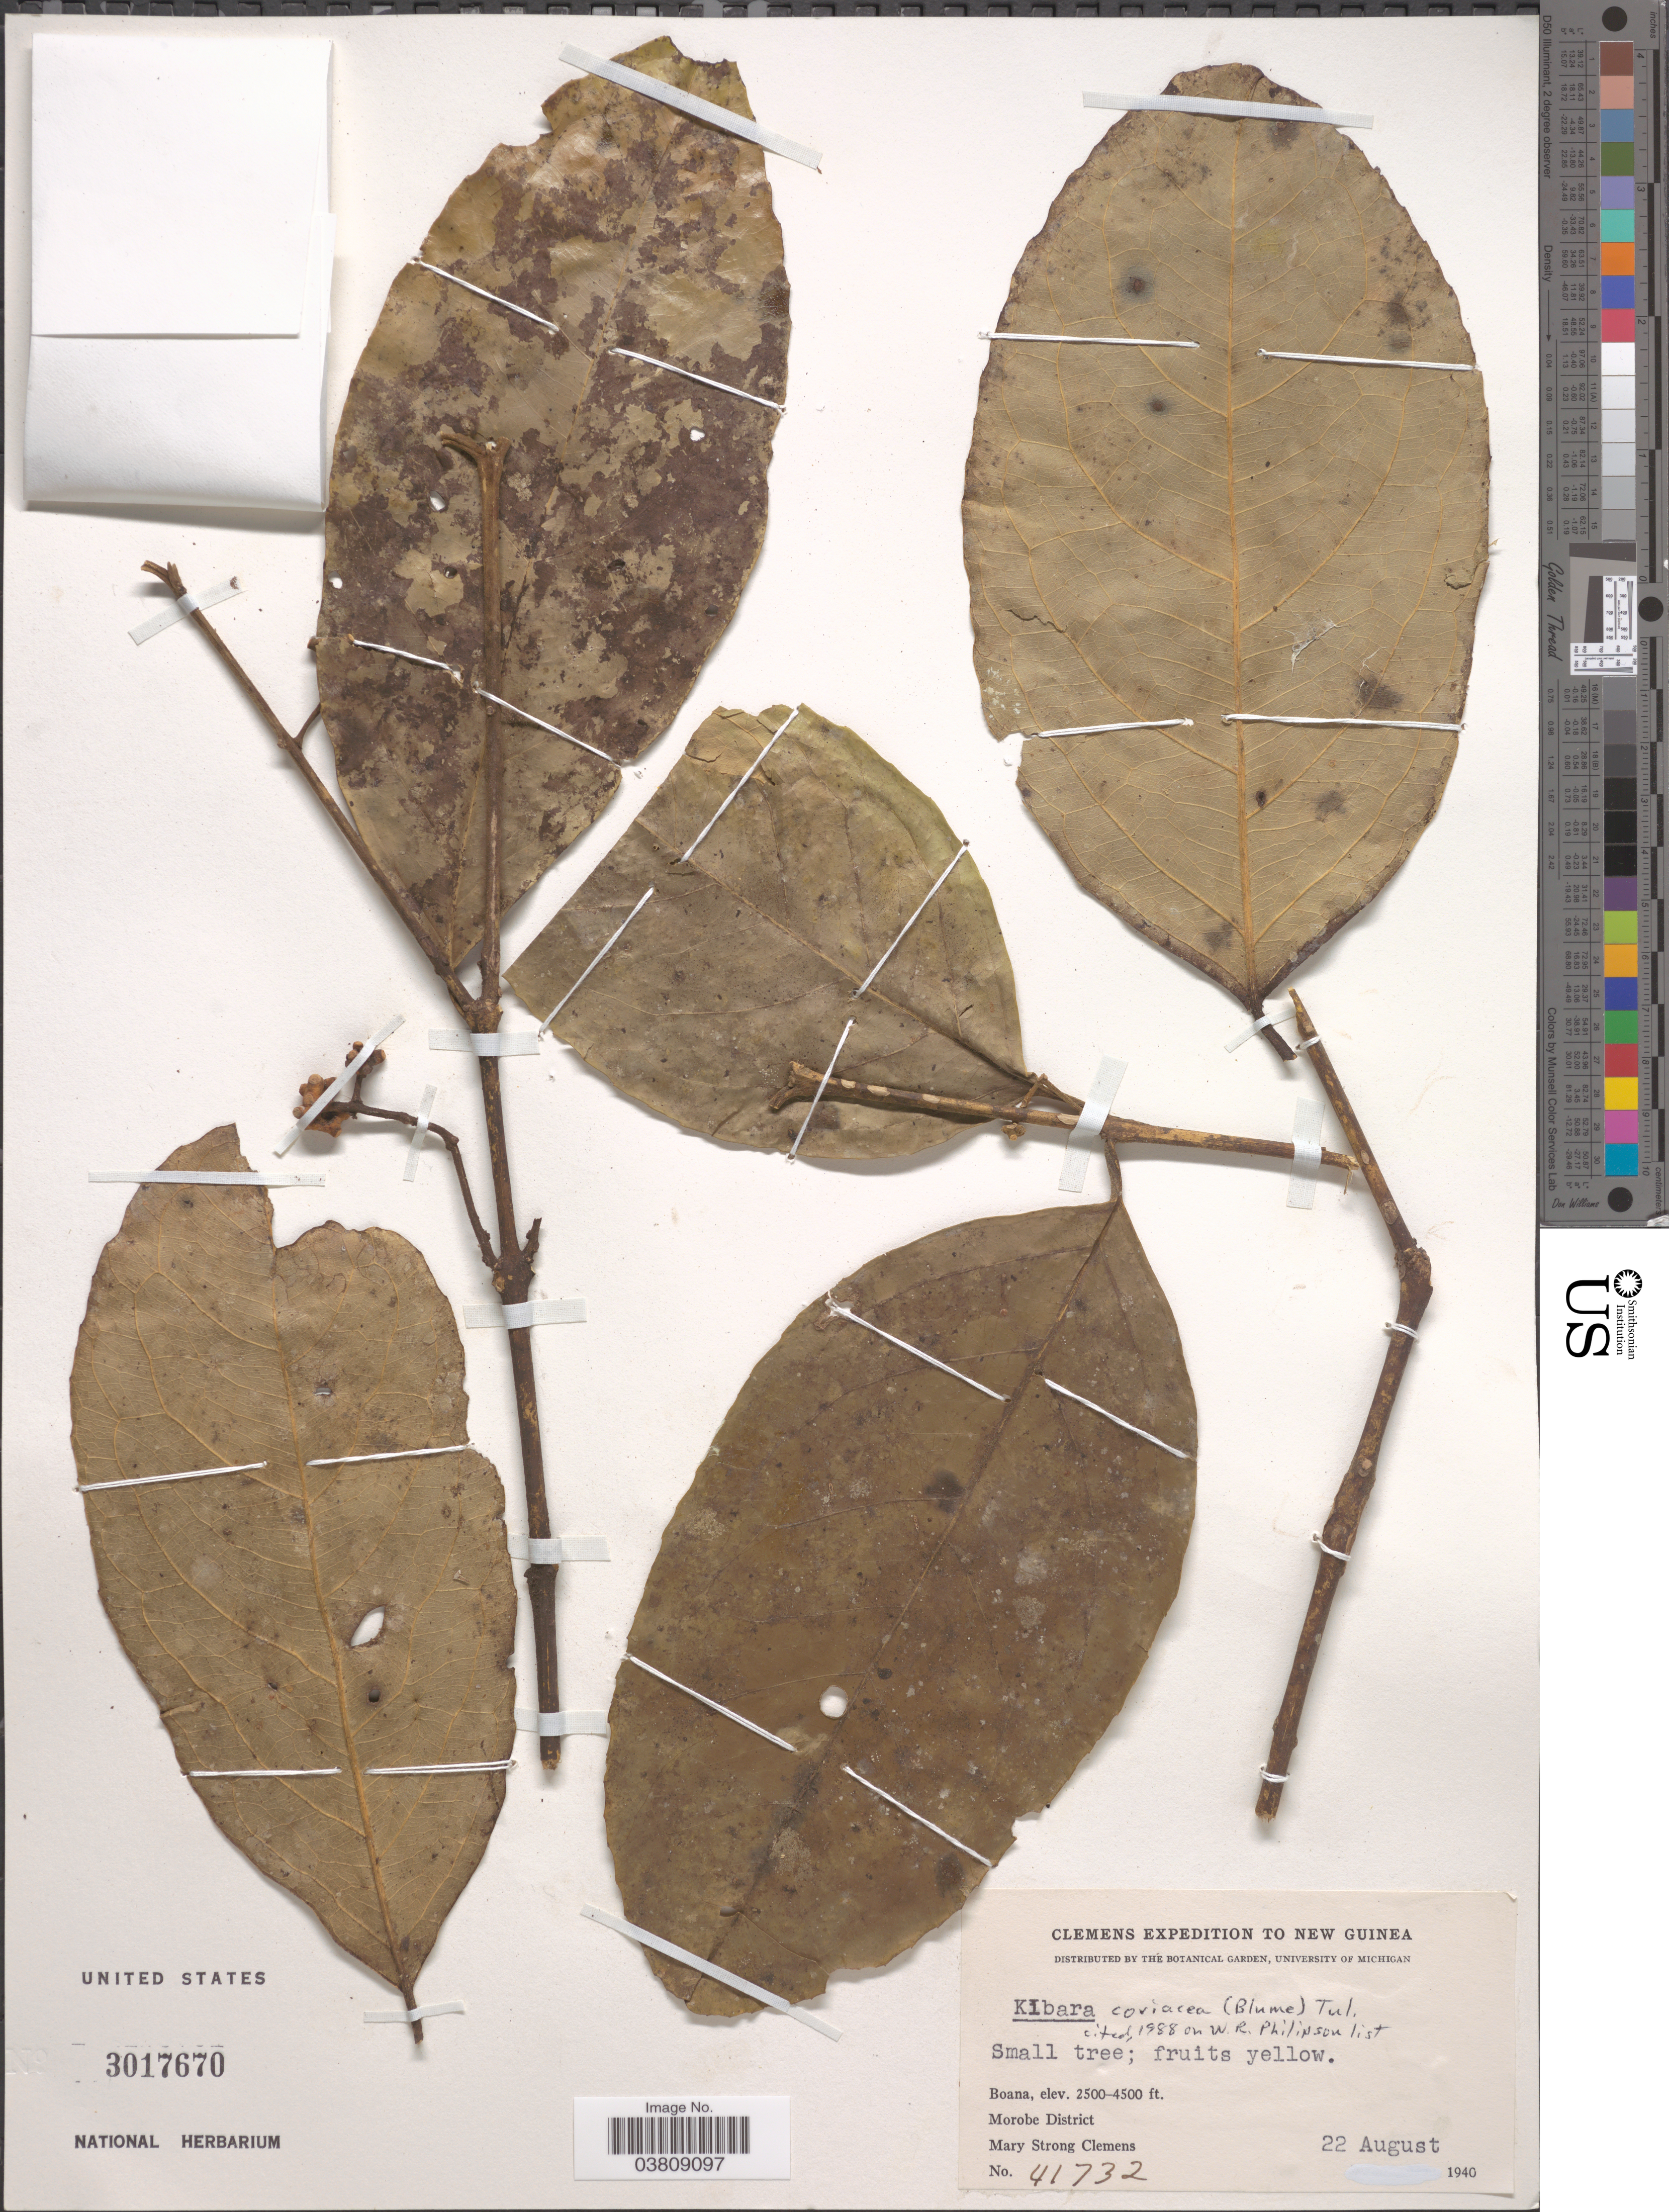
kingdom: Plantae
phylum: Tracheophyta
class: Magnoliopsida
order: Laurales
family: Monimiaceae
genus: Kibara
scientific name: Kibara coriacea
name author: (Blume) Hook. f. & Thomson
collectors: M. S. Clemens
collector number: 41732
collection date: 1940-08-22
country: Papua New Guinea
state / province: Morobe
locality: New Guinea. Boana, Morobe District.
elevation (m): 762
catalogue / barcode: US 3017670